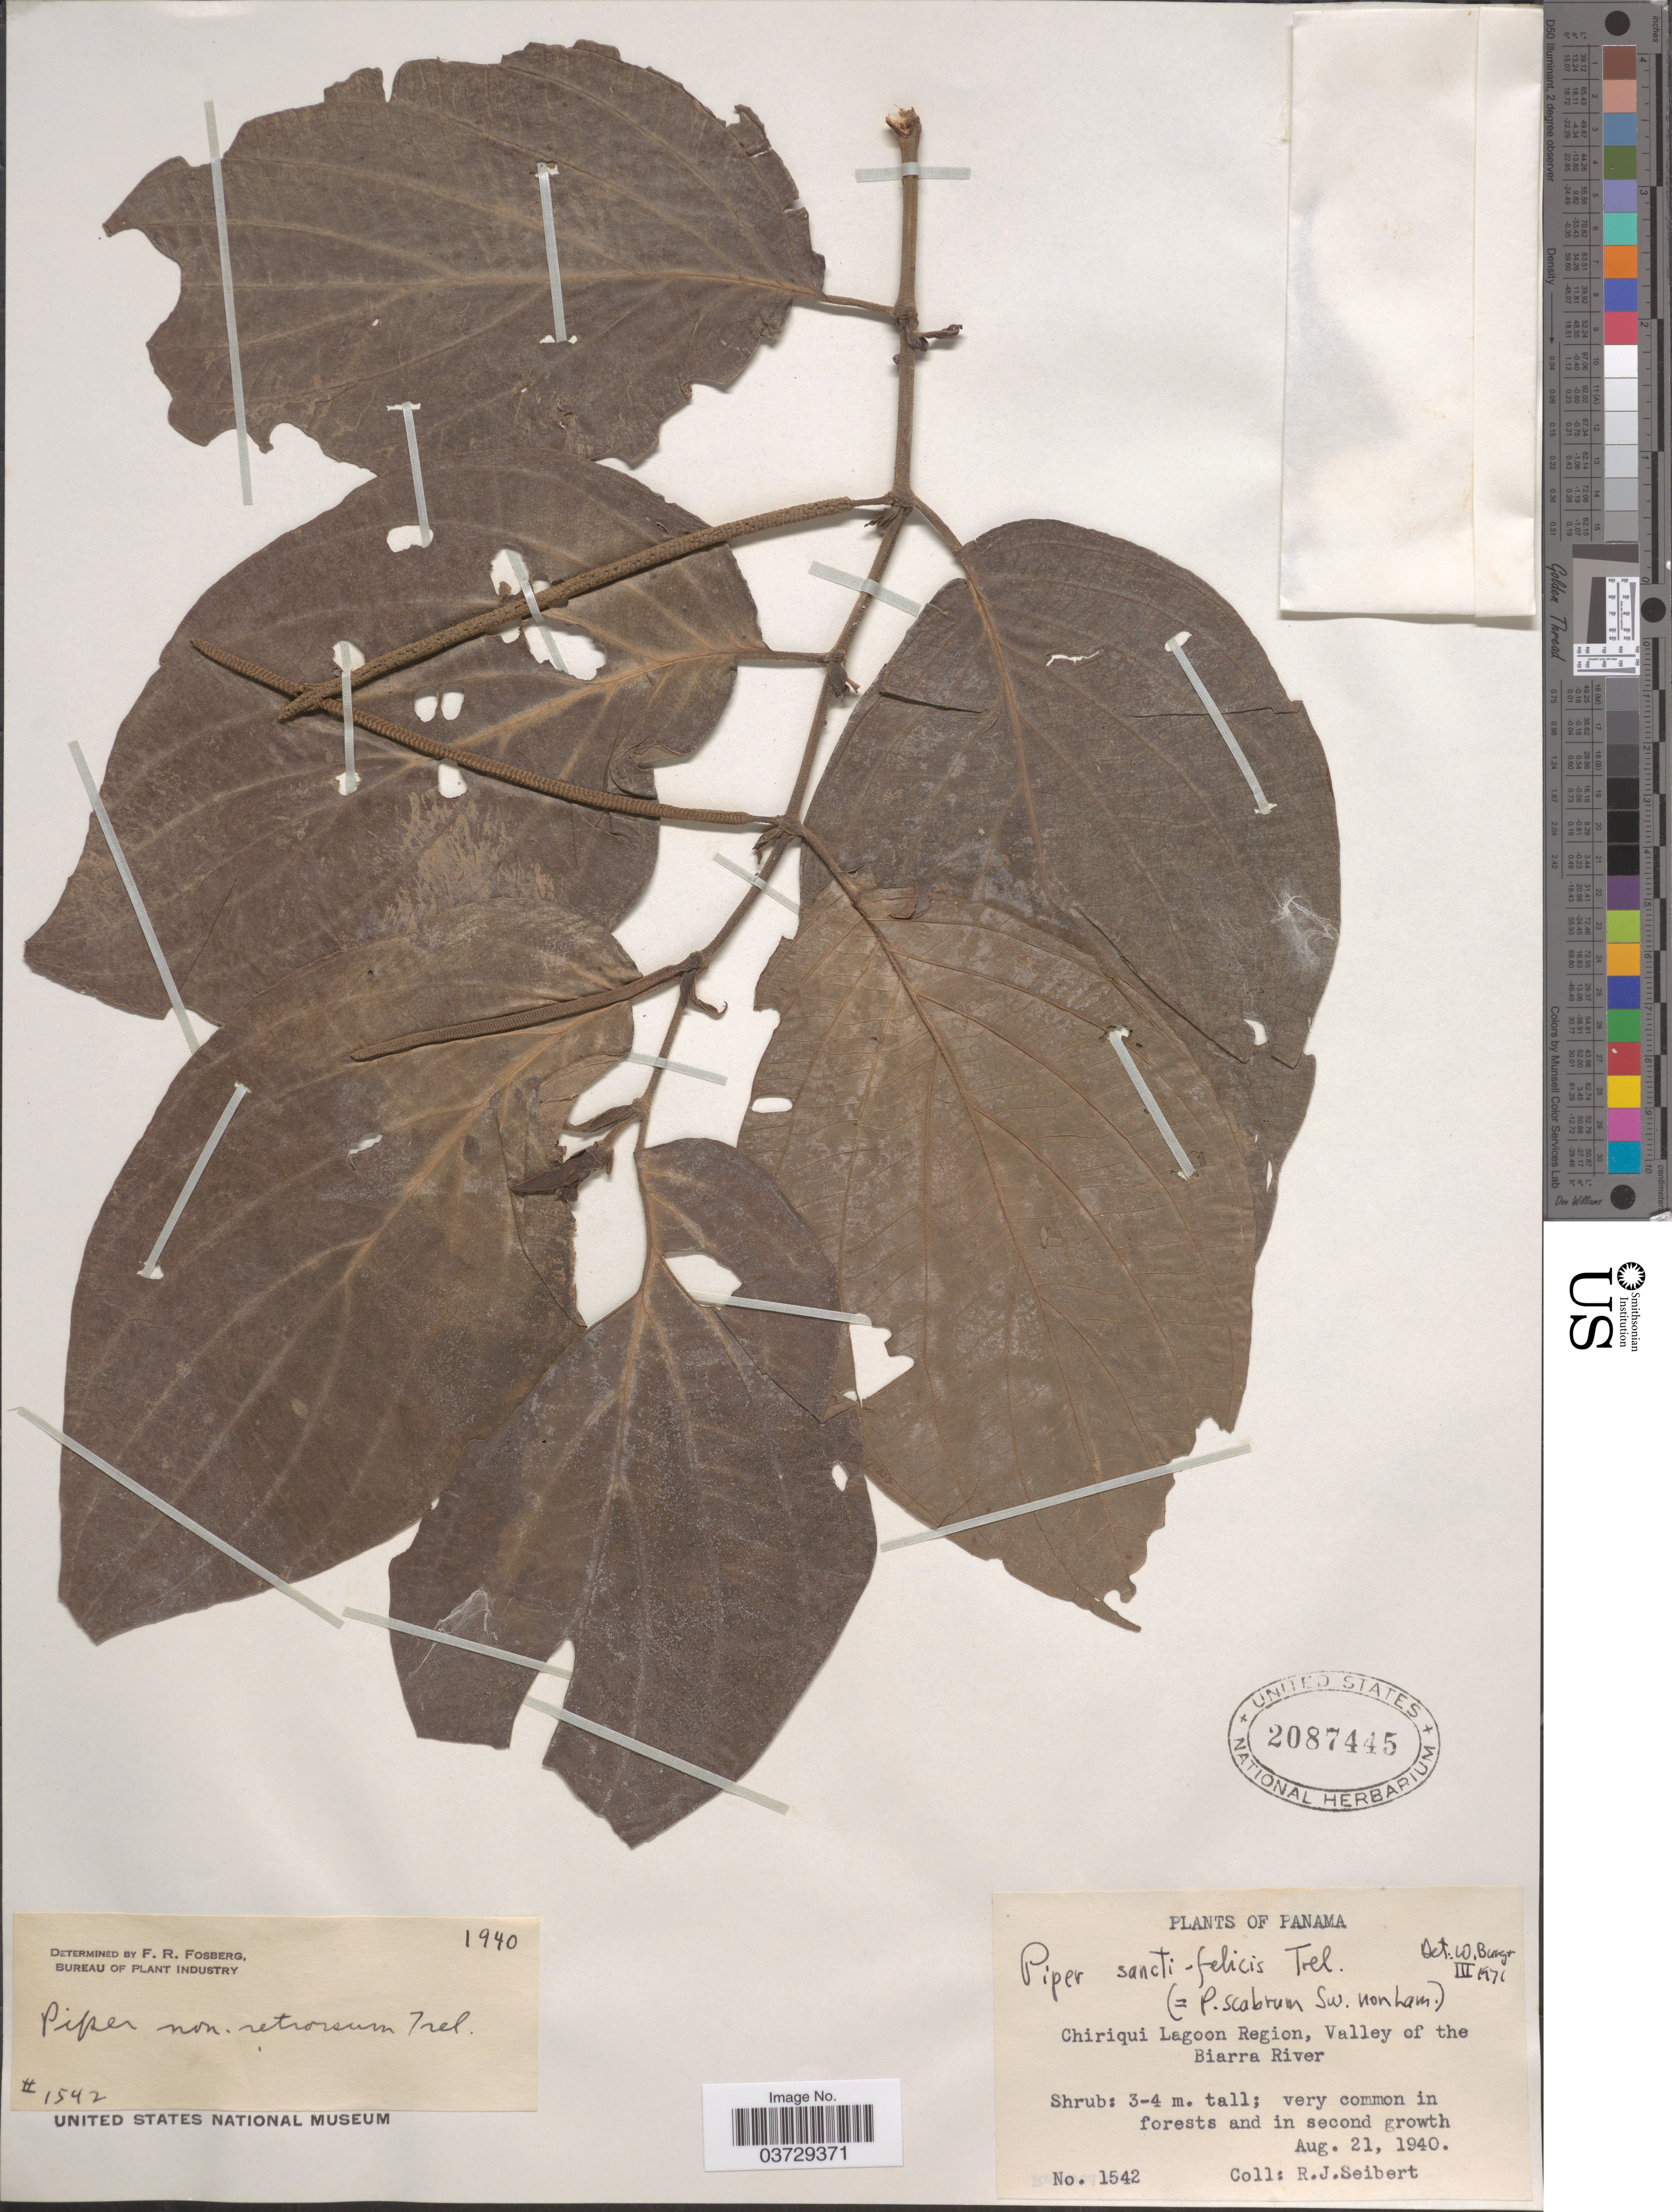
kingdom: Plantae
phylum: Tracheophyta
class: Magnoliopsida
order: Piperales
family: Piperaceae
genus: Piper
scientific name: Piper non-retrorsum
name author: Trel.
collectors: R. J. Seibert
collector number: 1542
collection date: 1940-08-21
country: Panama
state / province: Chiriqui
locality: Chiriqui Lagoon Region, Valley of the Biarra River.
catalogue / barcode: US 2087445